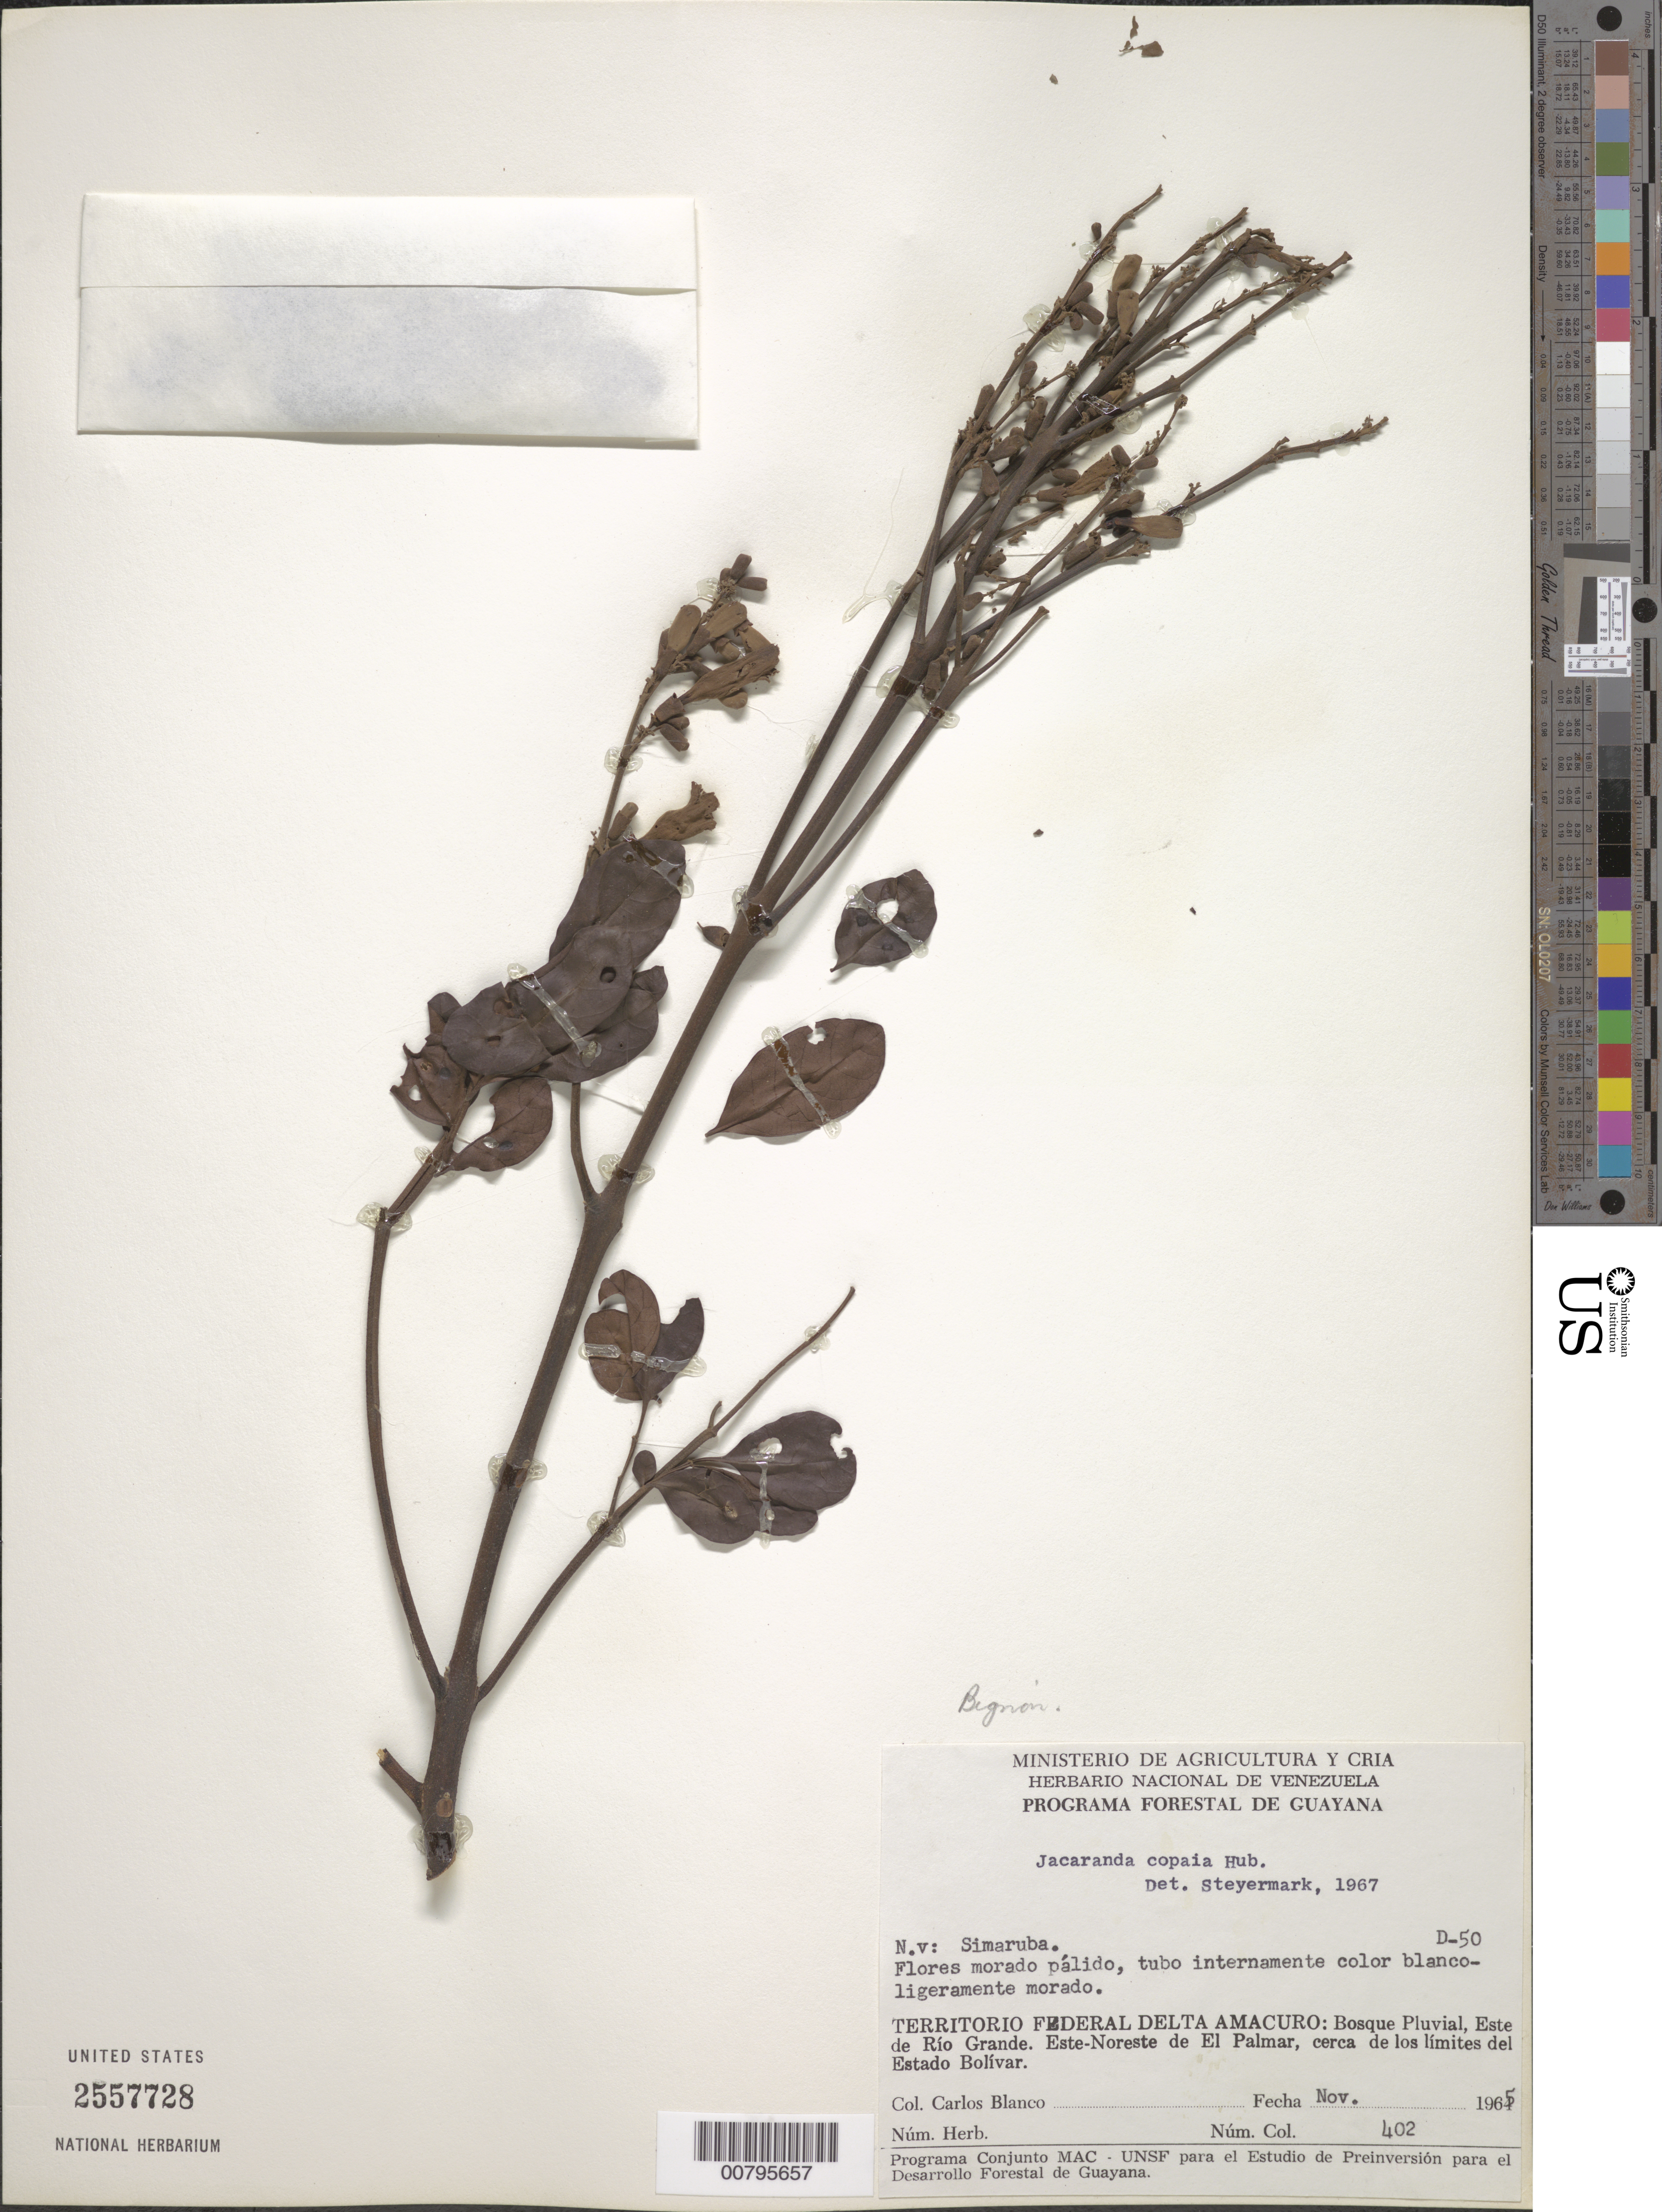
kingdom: Plantae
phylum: Tracheophyta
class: Magnoliopsida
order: Lamiales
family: Bignoniaceae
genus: Jacaranda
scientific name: Jacaranda copaia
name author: (Aubl.) D. Don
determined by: Steyermark, Julian A., (VEN)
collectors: C. A. Blanco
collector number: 402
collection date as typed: Nov-65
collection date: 1965-11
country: Venezuela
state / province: Delta Amacuro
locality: Río Grande, Este de; Este-Noreste de El Palmar, cerca de los limites del Estado Bolívar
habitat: Rainforest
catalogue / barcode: US 2557728